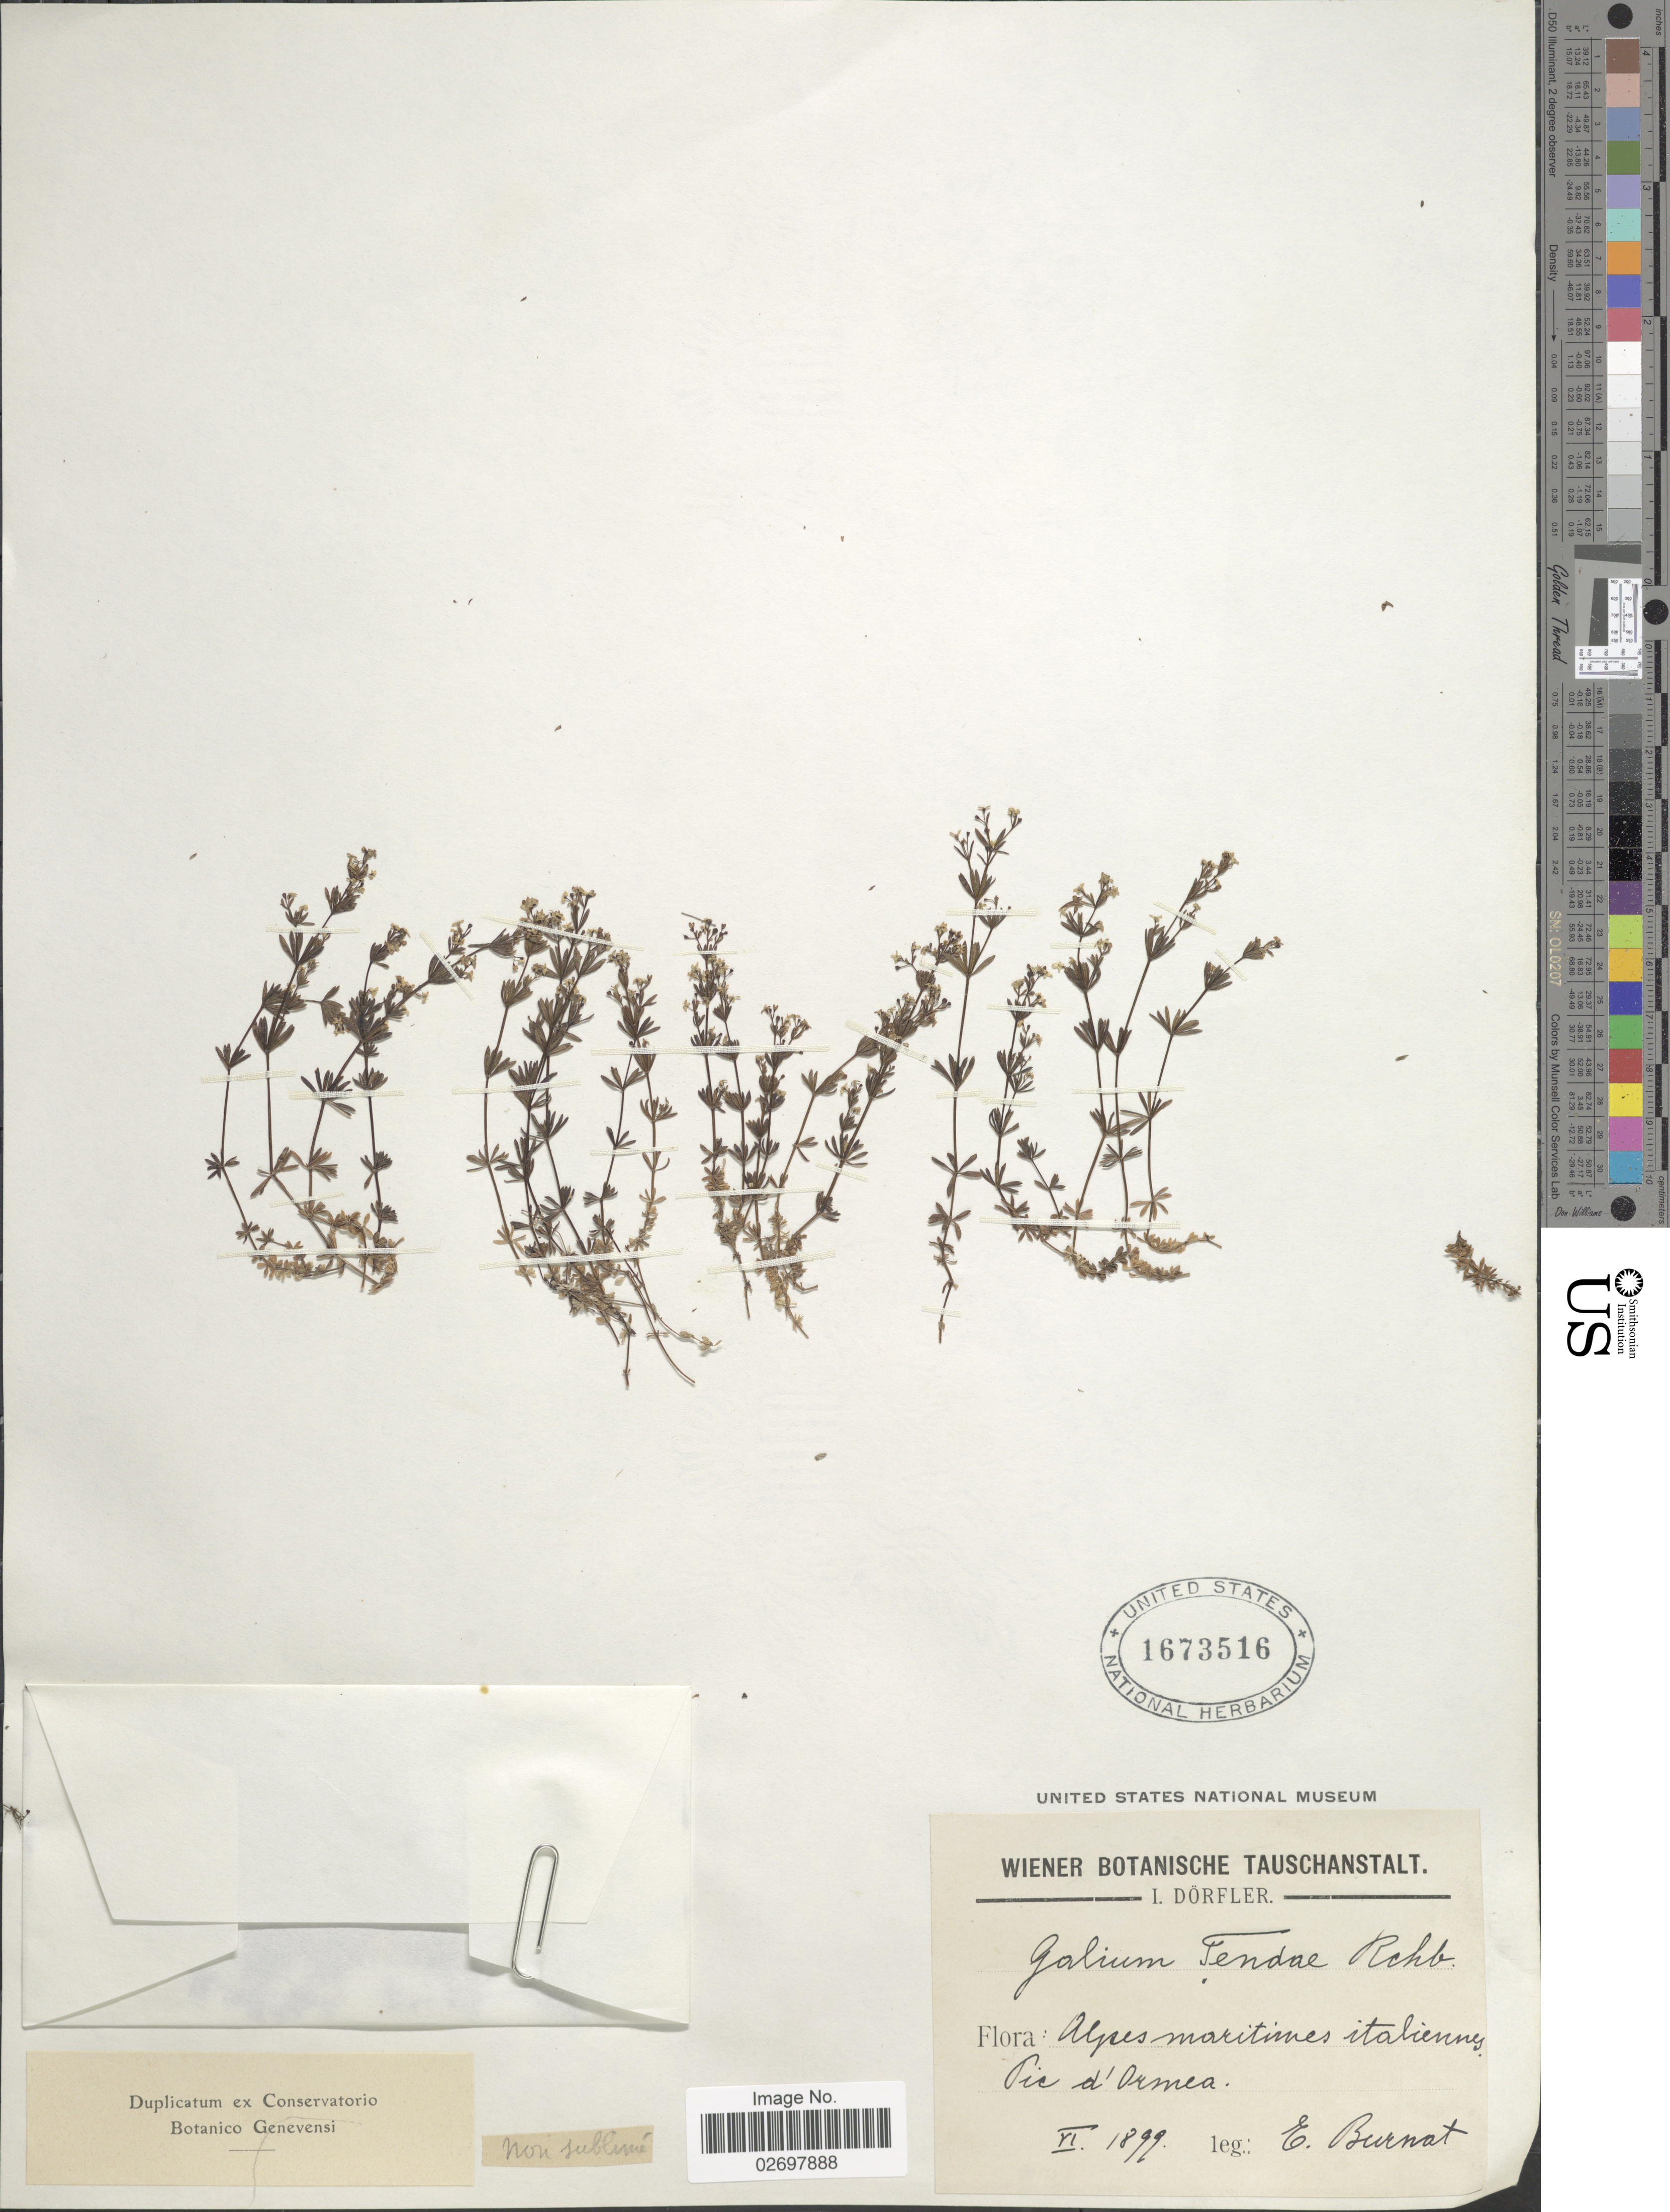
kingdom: Plantae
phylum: Tracheophyta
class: Magnoliopsida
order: Gentianales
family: Rubiaceae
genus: Galium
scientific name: Galium sp.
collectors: E. Burnat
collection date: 1899-06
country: Italy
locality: Alpes martines italiennes, Pic d'Ormea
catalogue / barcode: US 1673516